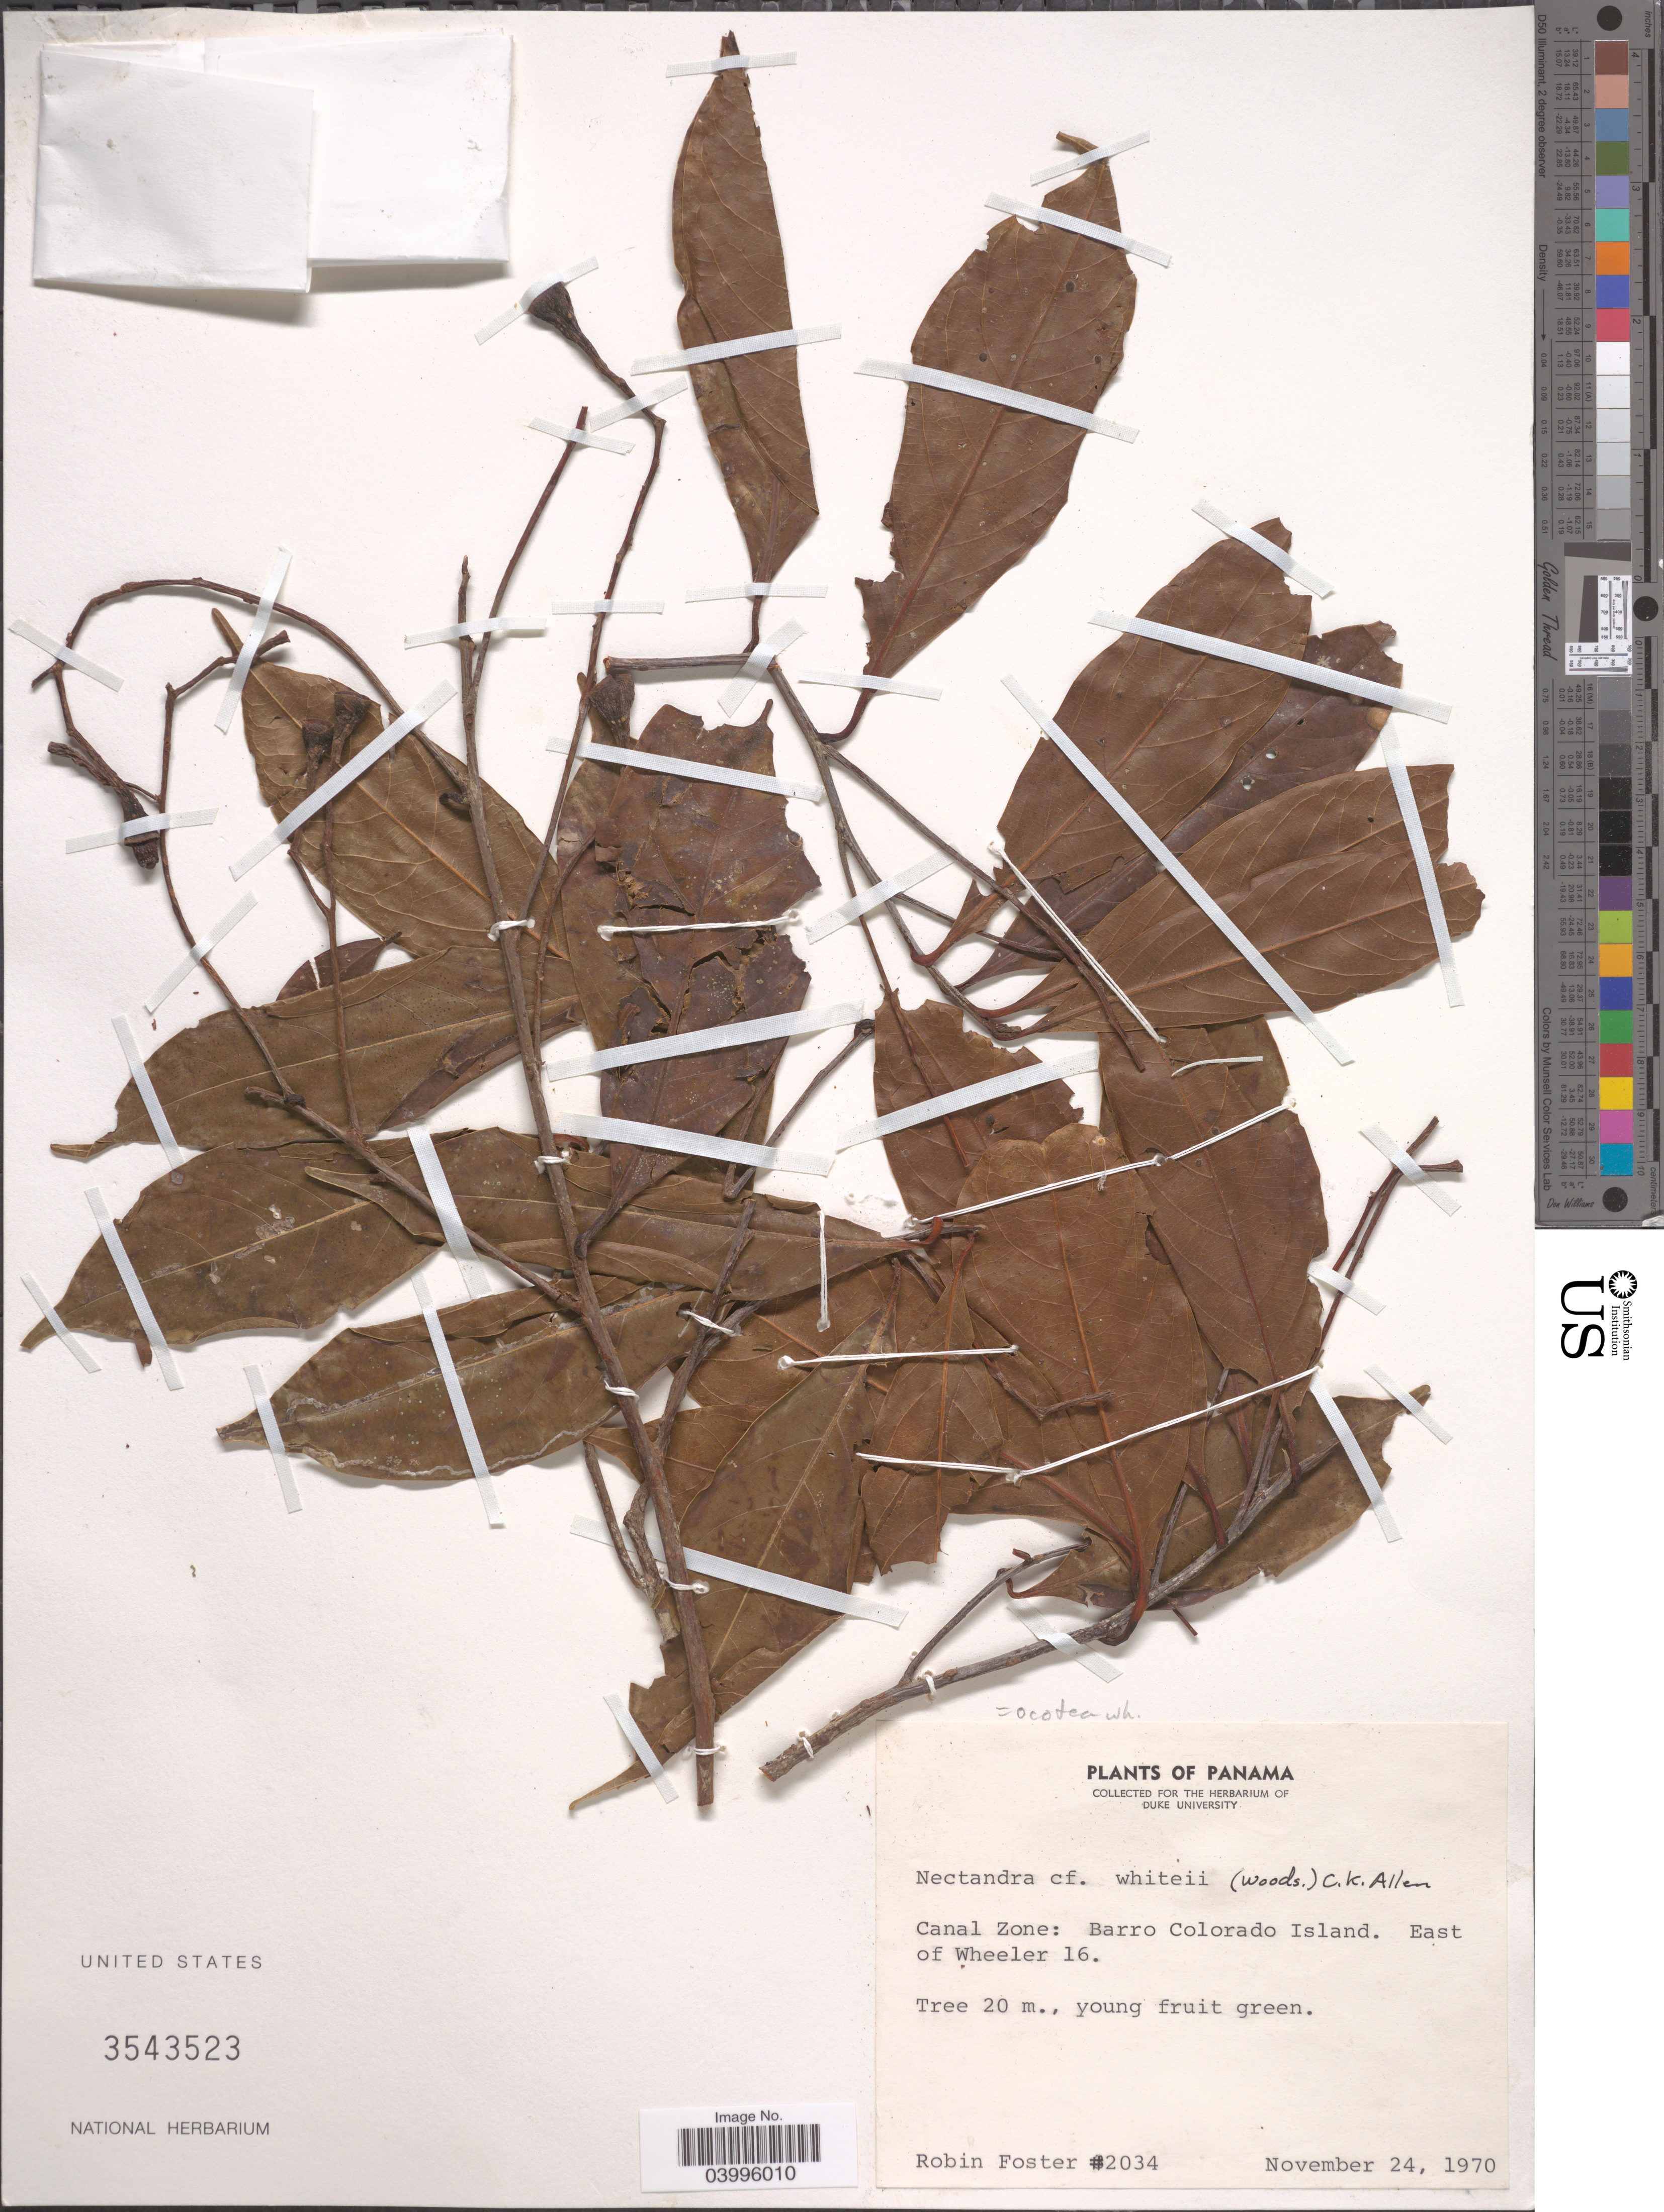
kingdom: Plantae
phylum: Tracheophyta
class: Magnoliopsida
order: Laurales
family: Lauraceae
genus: Ocotea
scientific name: Ocotea whitei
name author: Woodson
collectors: R. B. Foster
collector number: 2034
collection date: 1970-11-24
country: Panama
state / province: Colón / Panamá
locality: Canal Zone: Barro Colorado Island. East of Wheeler 16.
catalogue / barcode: US 3543523